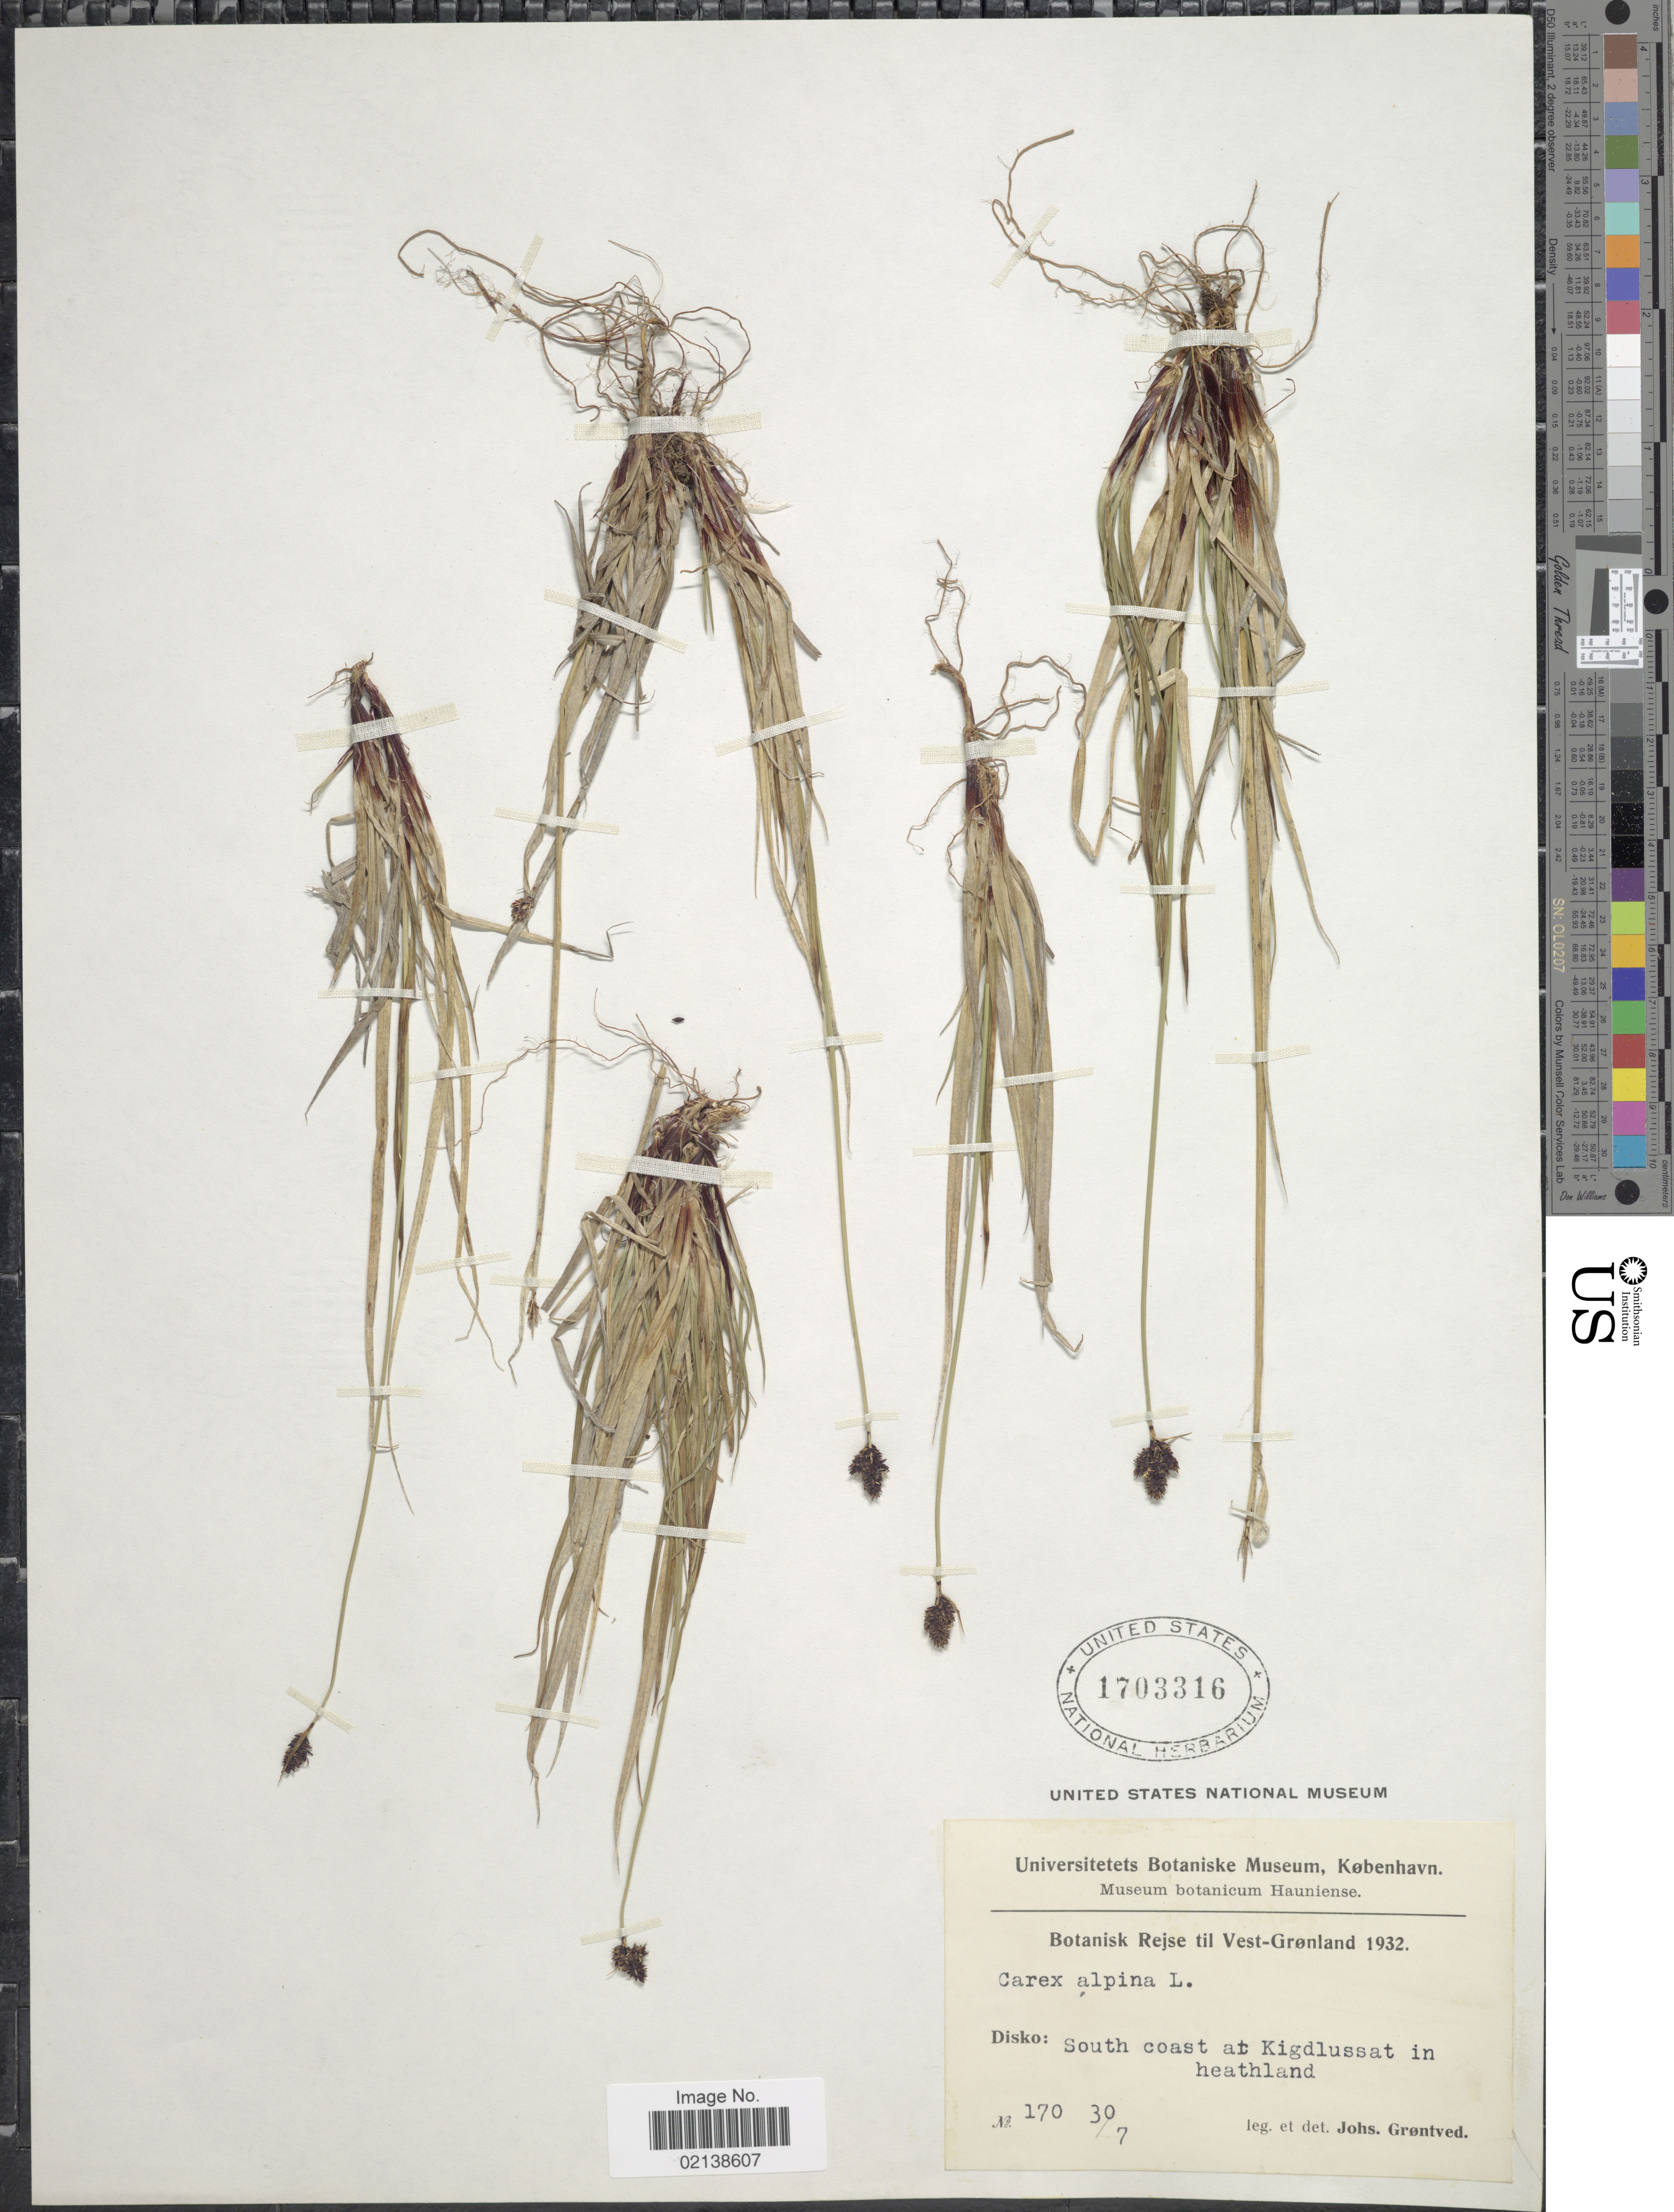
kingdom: Plantae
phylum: Tracheophyta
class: Liliopsida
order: Poales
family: Cyperaceae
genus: Carex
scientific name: Carex norvegica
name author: Retz.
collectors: J. Grøntved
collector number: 170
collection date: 1932-07-30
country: Greenland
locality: Vest-Grønland, Disko: South coast at Kigdlussat in heathland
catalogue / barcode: US 1703316